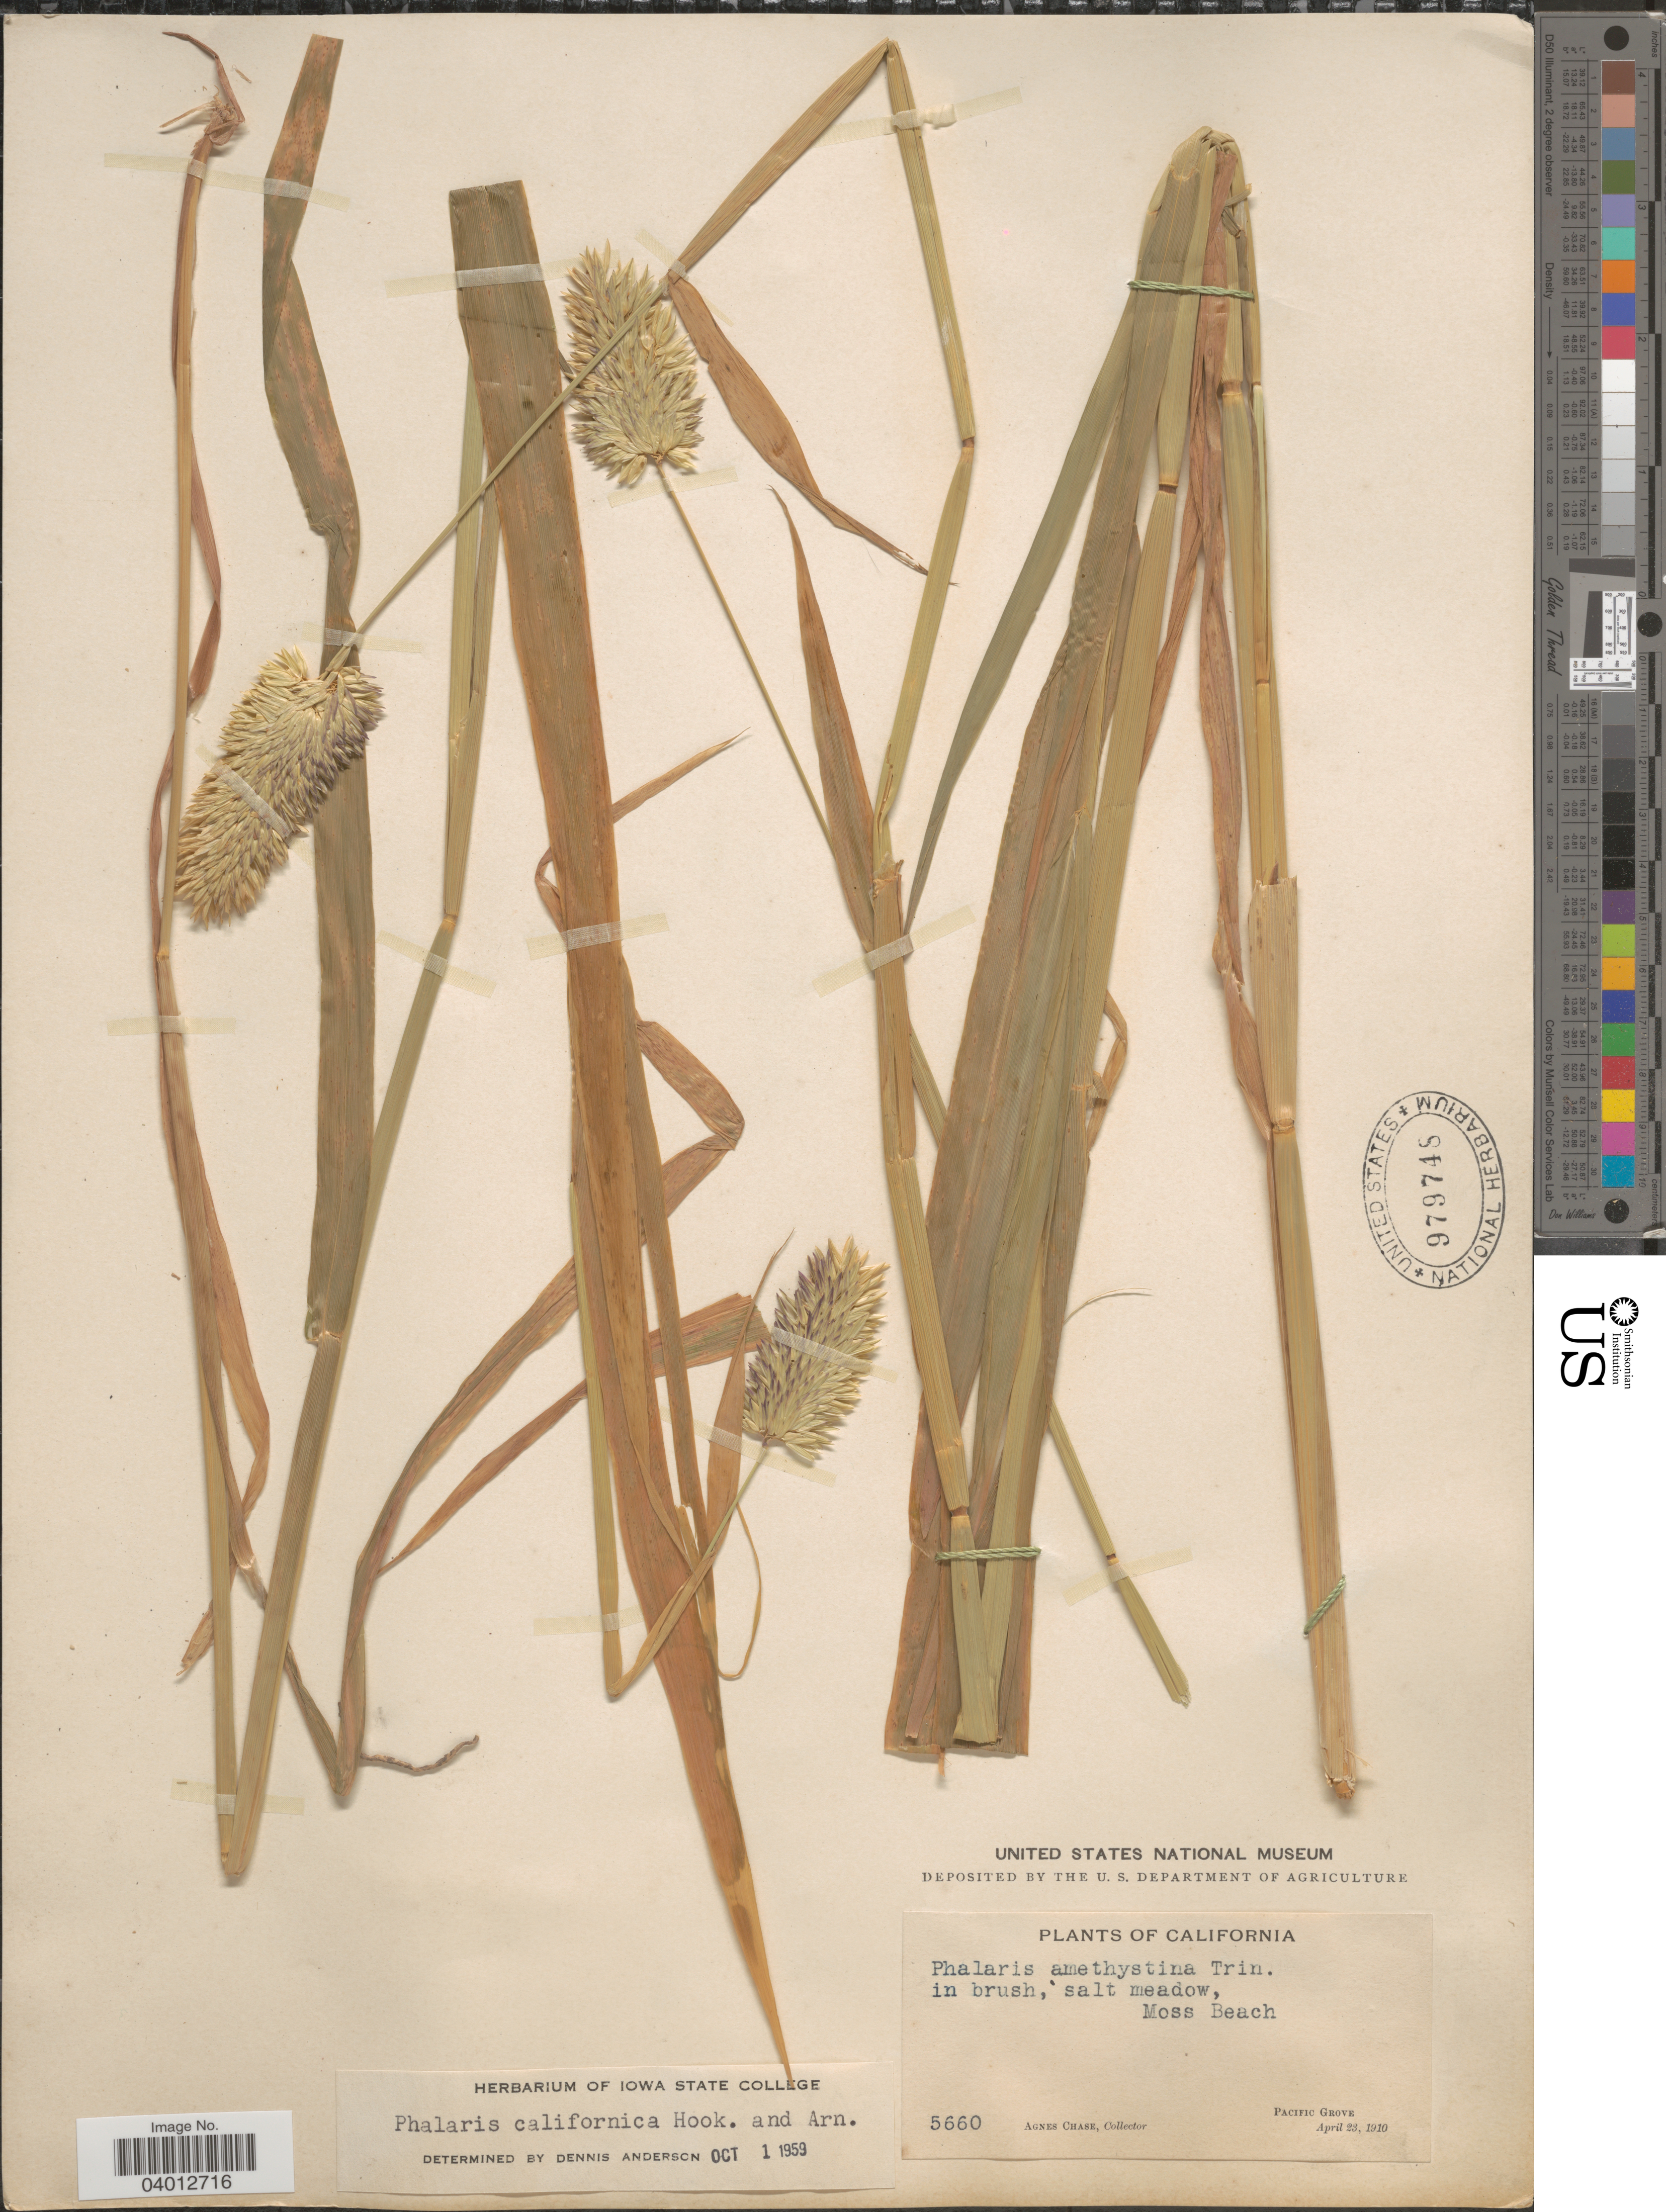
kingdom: Plantae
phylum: Tracheophyta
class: Liliopsida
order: Poales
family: Poaceae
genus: Phalaris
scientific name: Phalaris californica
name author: Hook. & Arn.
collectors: A. Chase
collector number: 5660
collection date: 1910-04-23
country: United States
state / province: California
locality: Moss Beach. Pacific Grove.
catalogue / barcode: US 979748